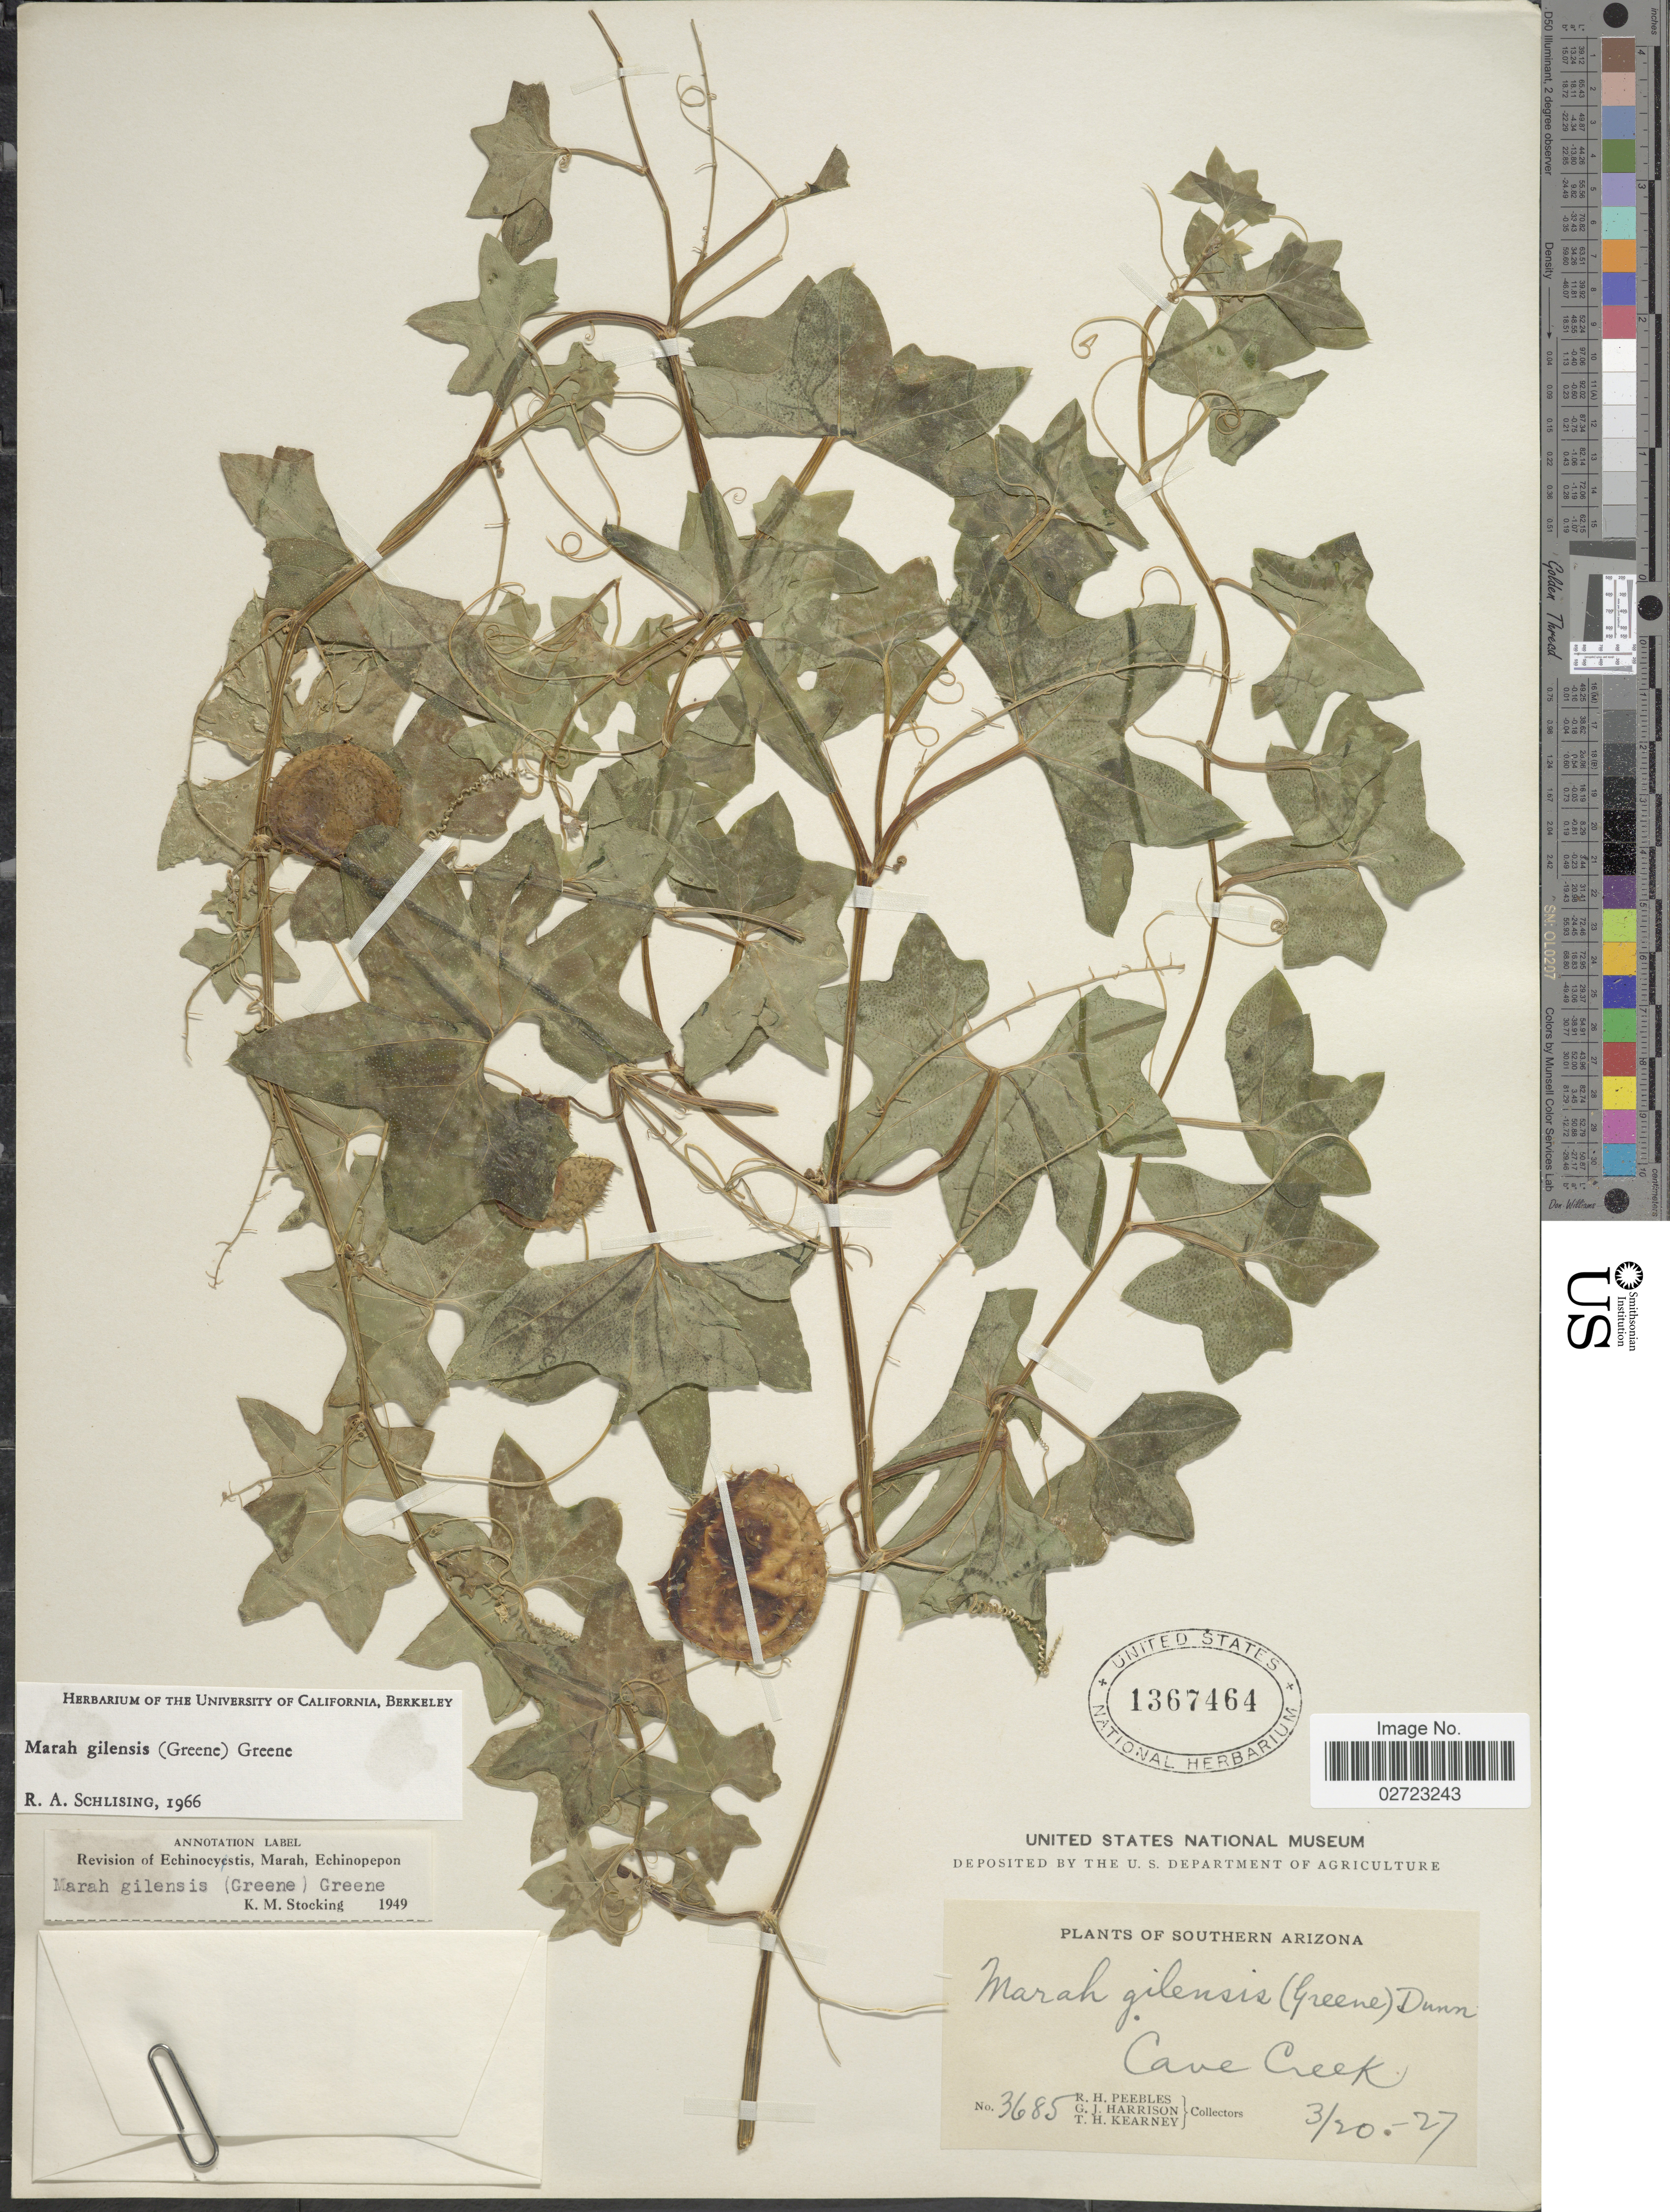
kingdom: Plantae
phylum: Tracheophyta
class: Magnoliopsida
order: Cucurbitales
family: Cucurbitaceae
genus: Marah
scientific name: Marah gilensis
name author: (Greene) Greene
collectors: R. H. Peebles, G. J. Harrison & T. H. Kearney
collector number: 3685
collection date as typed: Transcribed d/m/y: 20/3/27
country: United States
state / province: Arizona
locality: Southern Arizona, Cave Creek.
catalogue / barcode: US 1367464